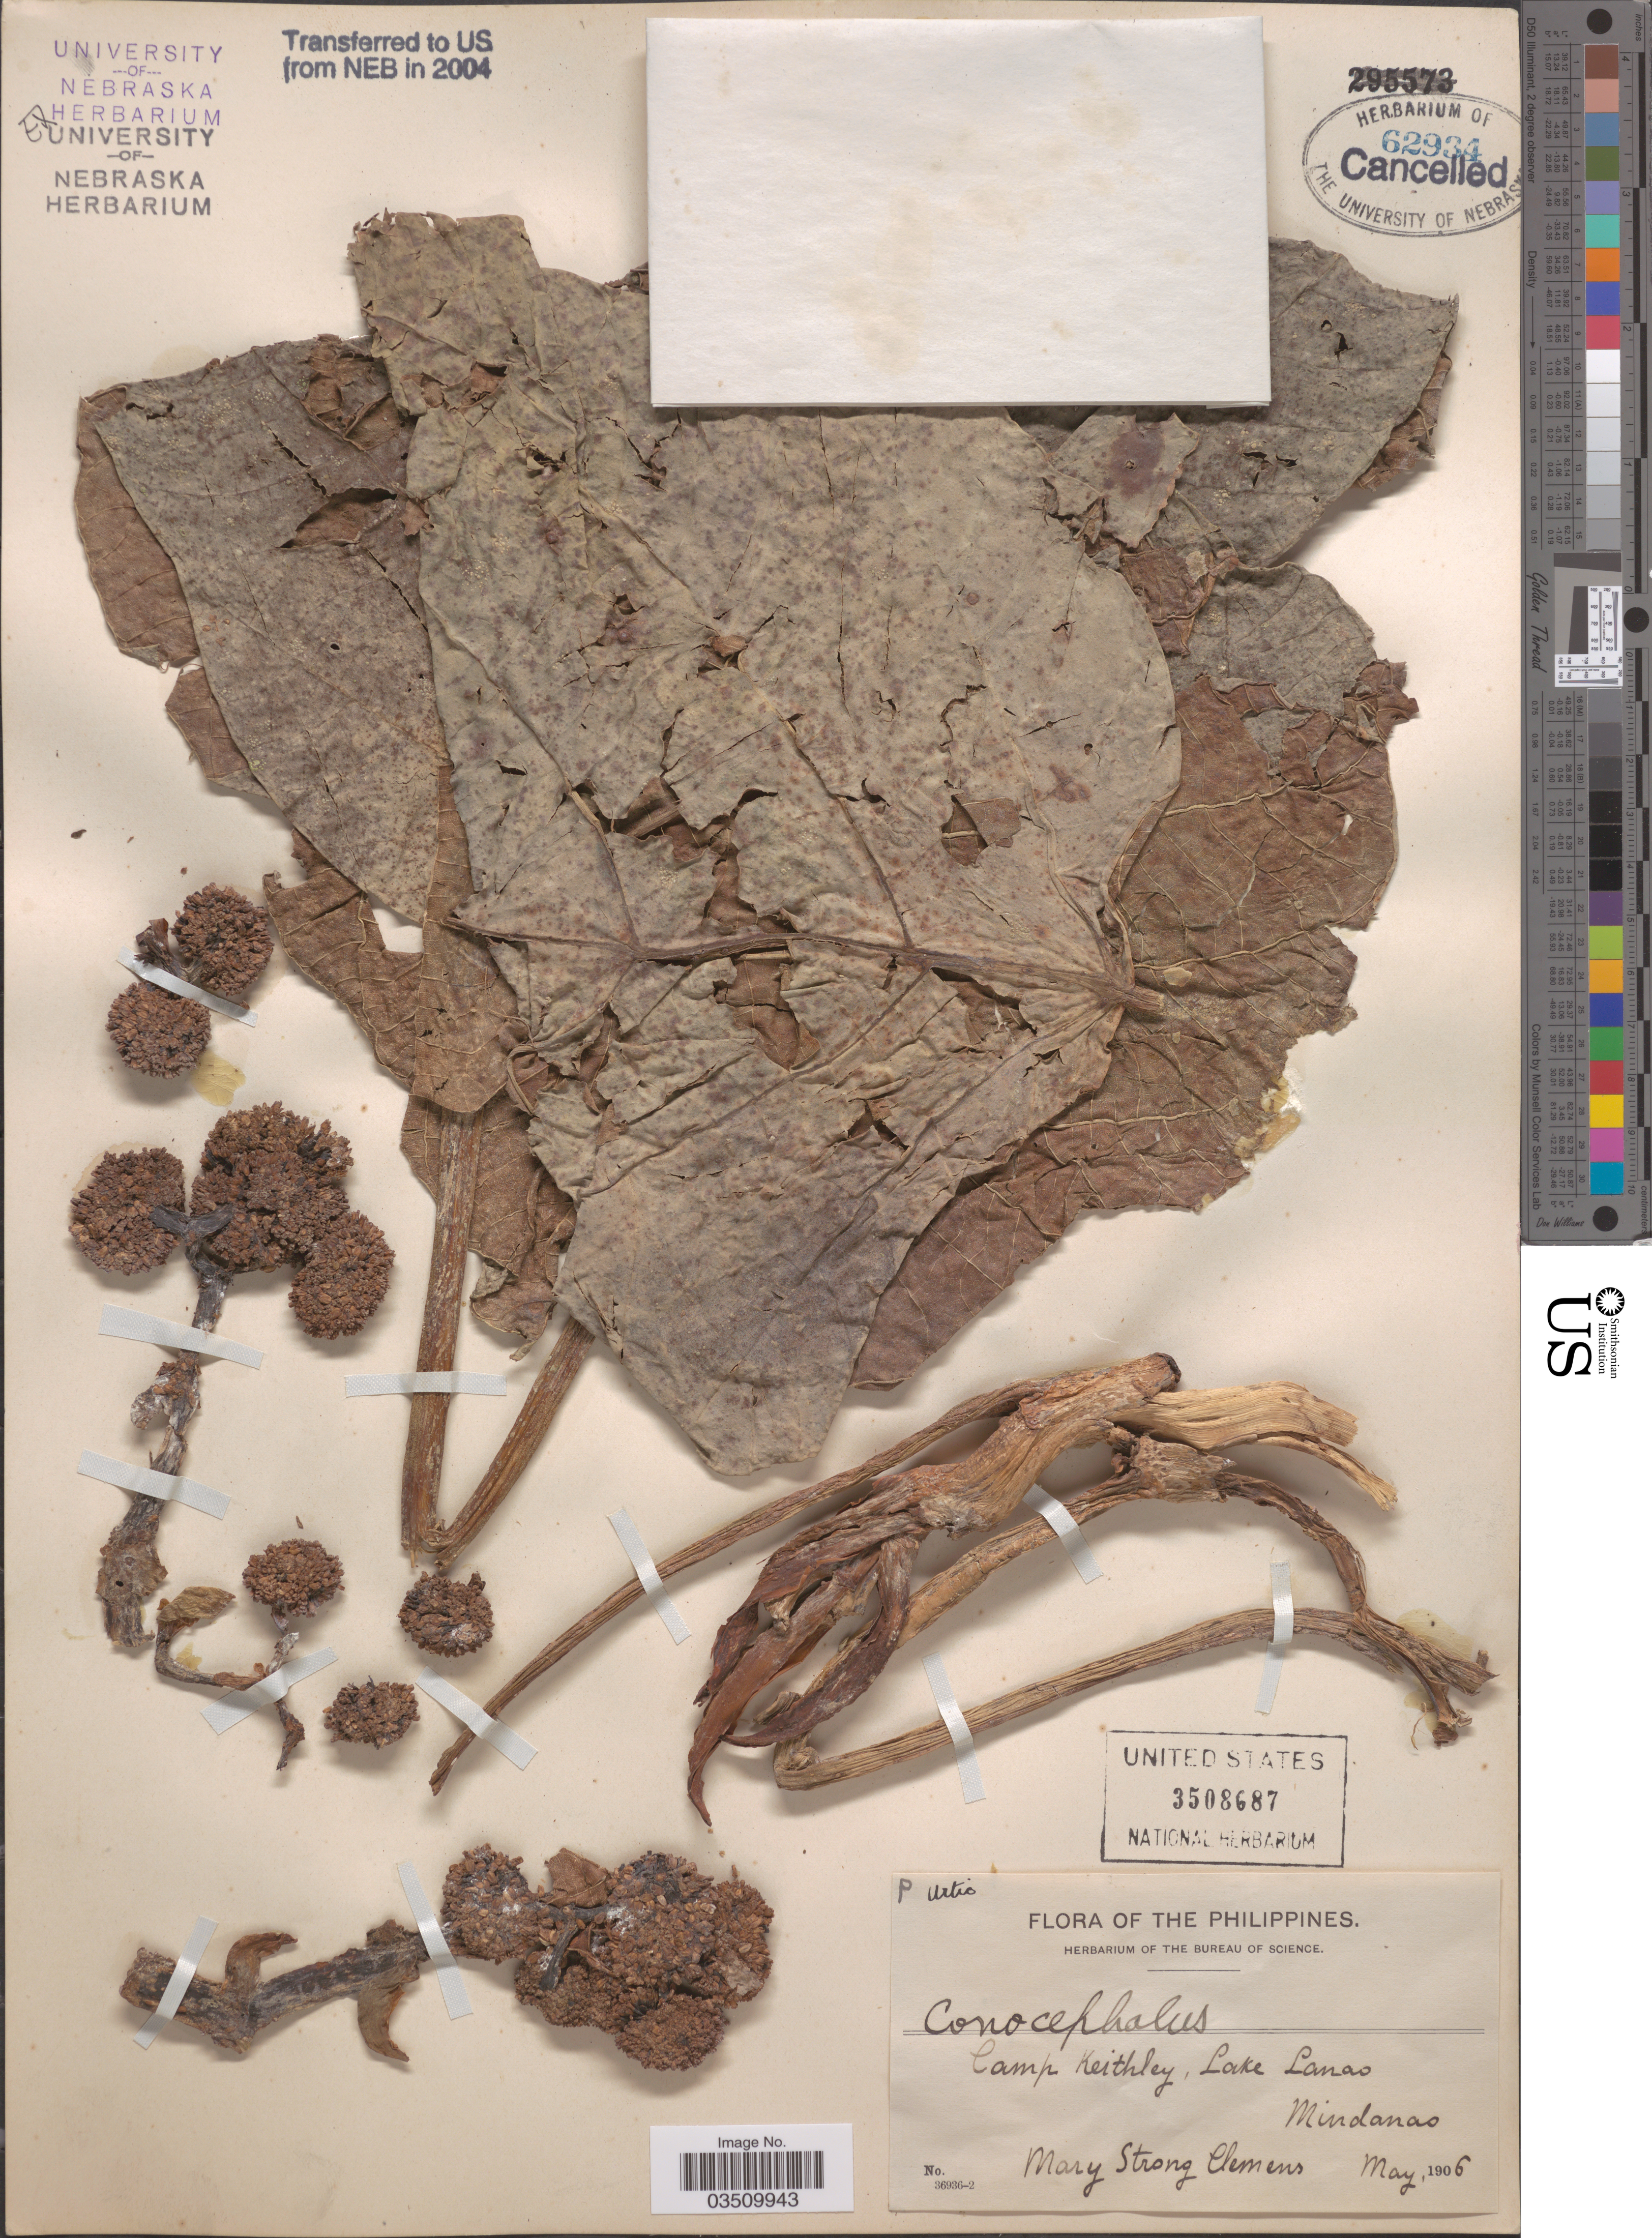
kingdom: Plantae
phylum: Tracheophyta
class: Magnoliopsida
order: Rosales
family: Urticaceae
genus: Poikilospermum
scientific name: Poikilospermum sp.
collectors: M. S. Clemens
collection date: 1906-05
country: Philippines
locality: Camp Keithley., Lake Lanao, Mindanao.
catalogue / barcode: US 3508687